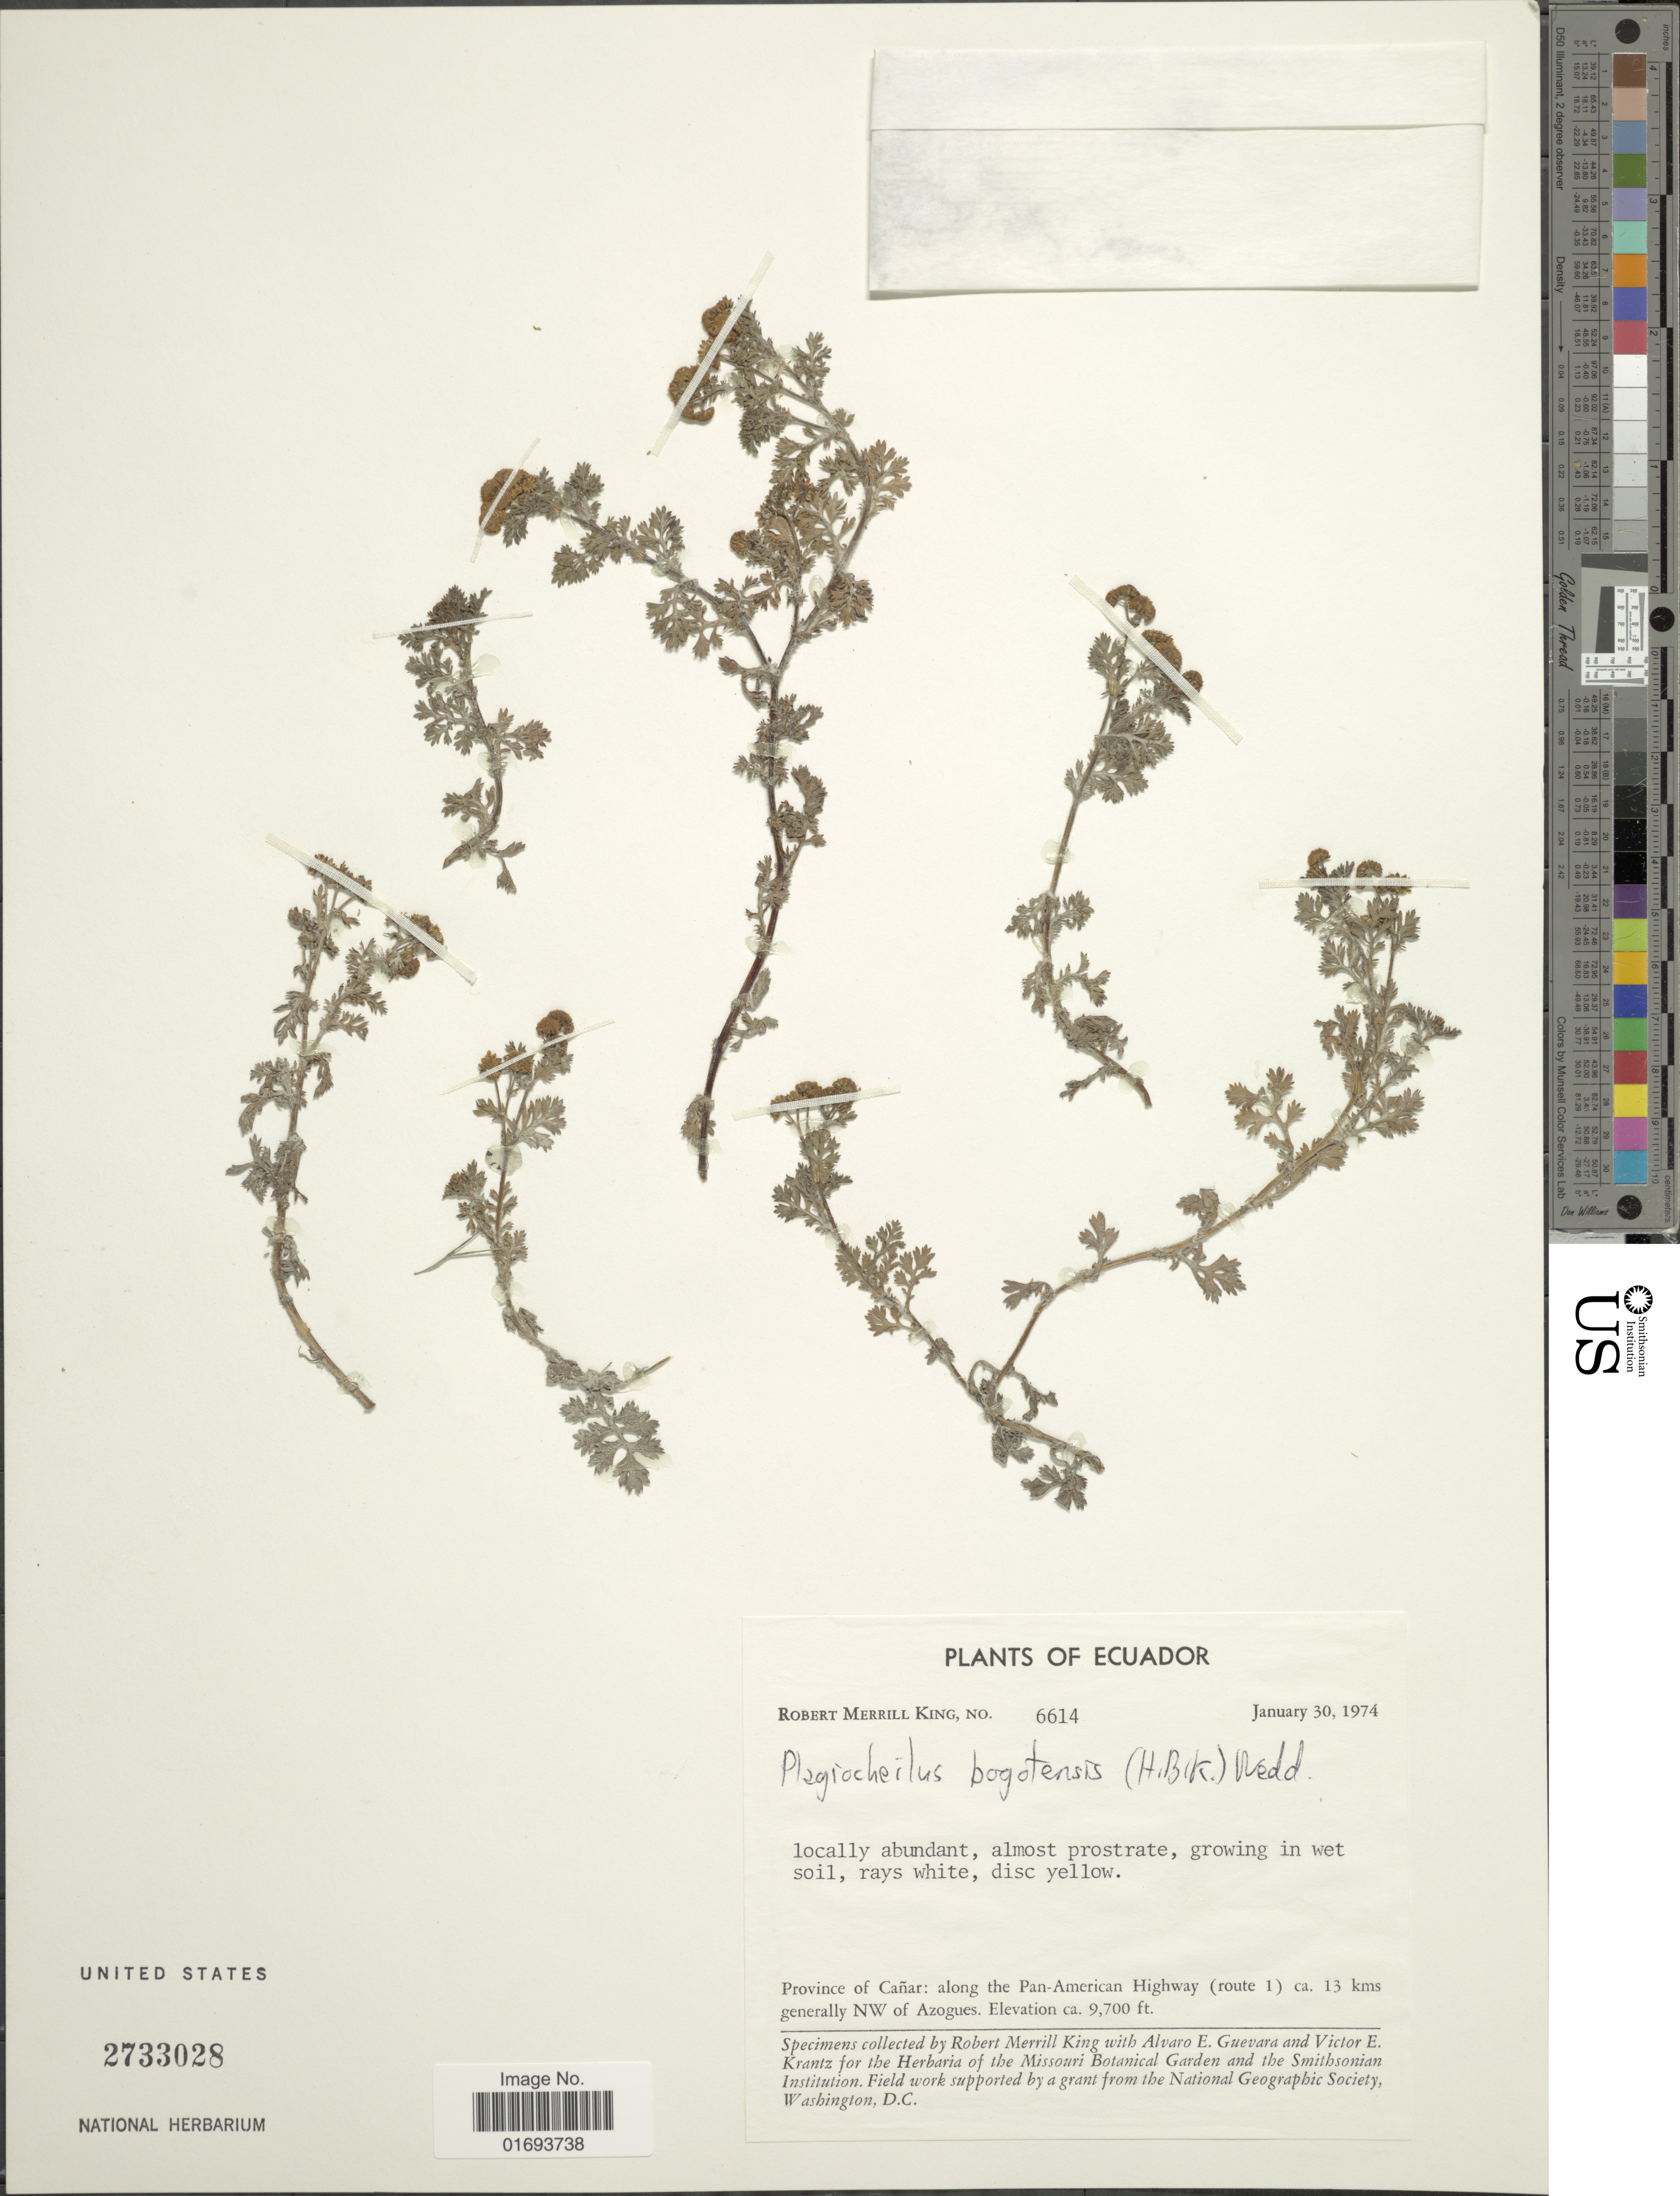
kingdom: Plantae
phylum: Tracheophyta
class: Magnoliopsida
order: Asterales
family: Asteraceae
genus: Plagiocheilus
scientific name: Plagiocheilus prostratus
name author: Benth.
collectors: R. M. King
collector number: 6614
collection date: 1974-01-30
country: Ecuador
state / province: Cañar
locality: Ecuador. Province of Cañar: along the Pan-American Highway (route 1) ca. 13 kms generally NW of Azogues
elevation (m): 2957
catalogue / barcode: US 2733028